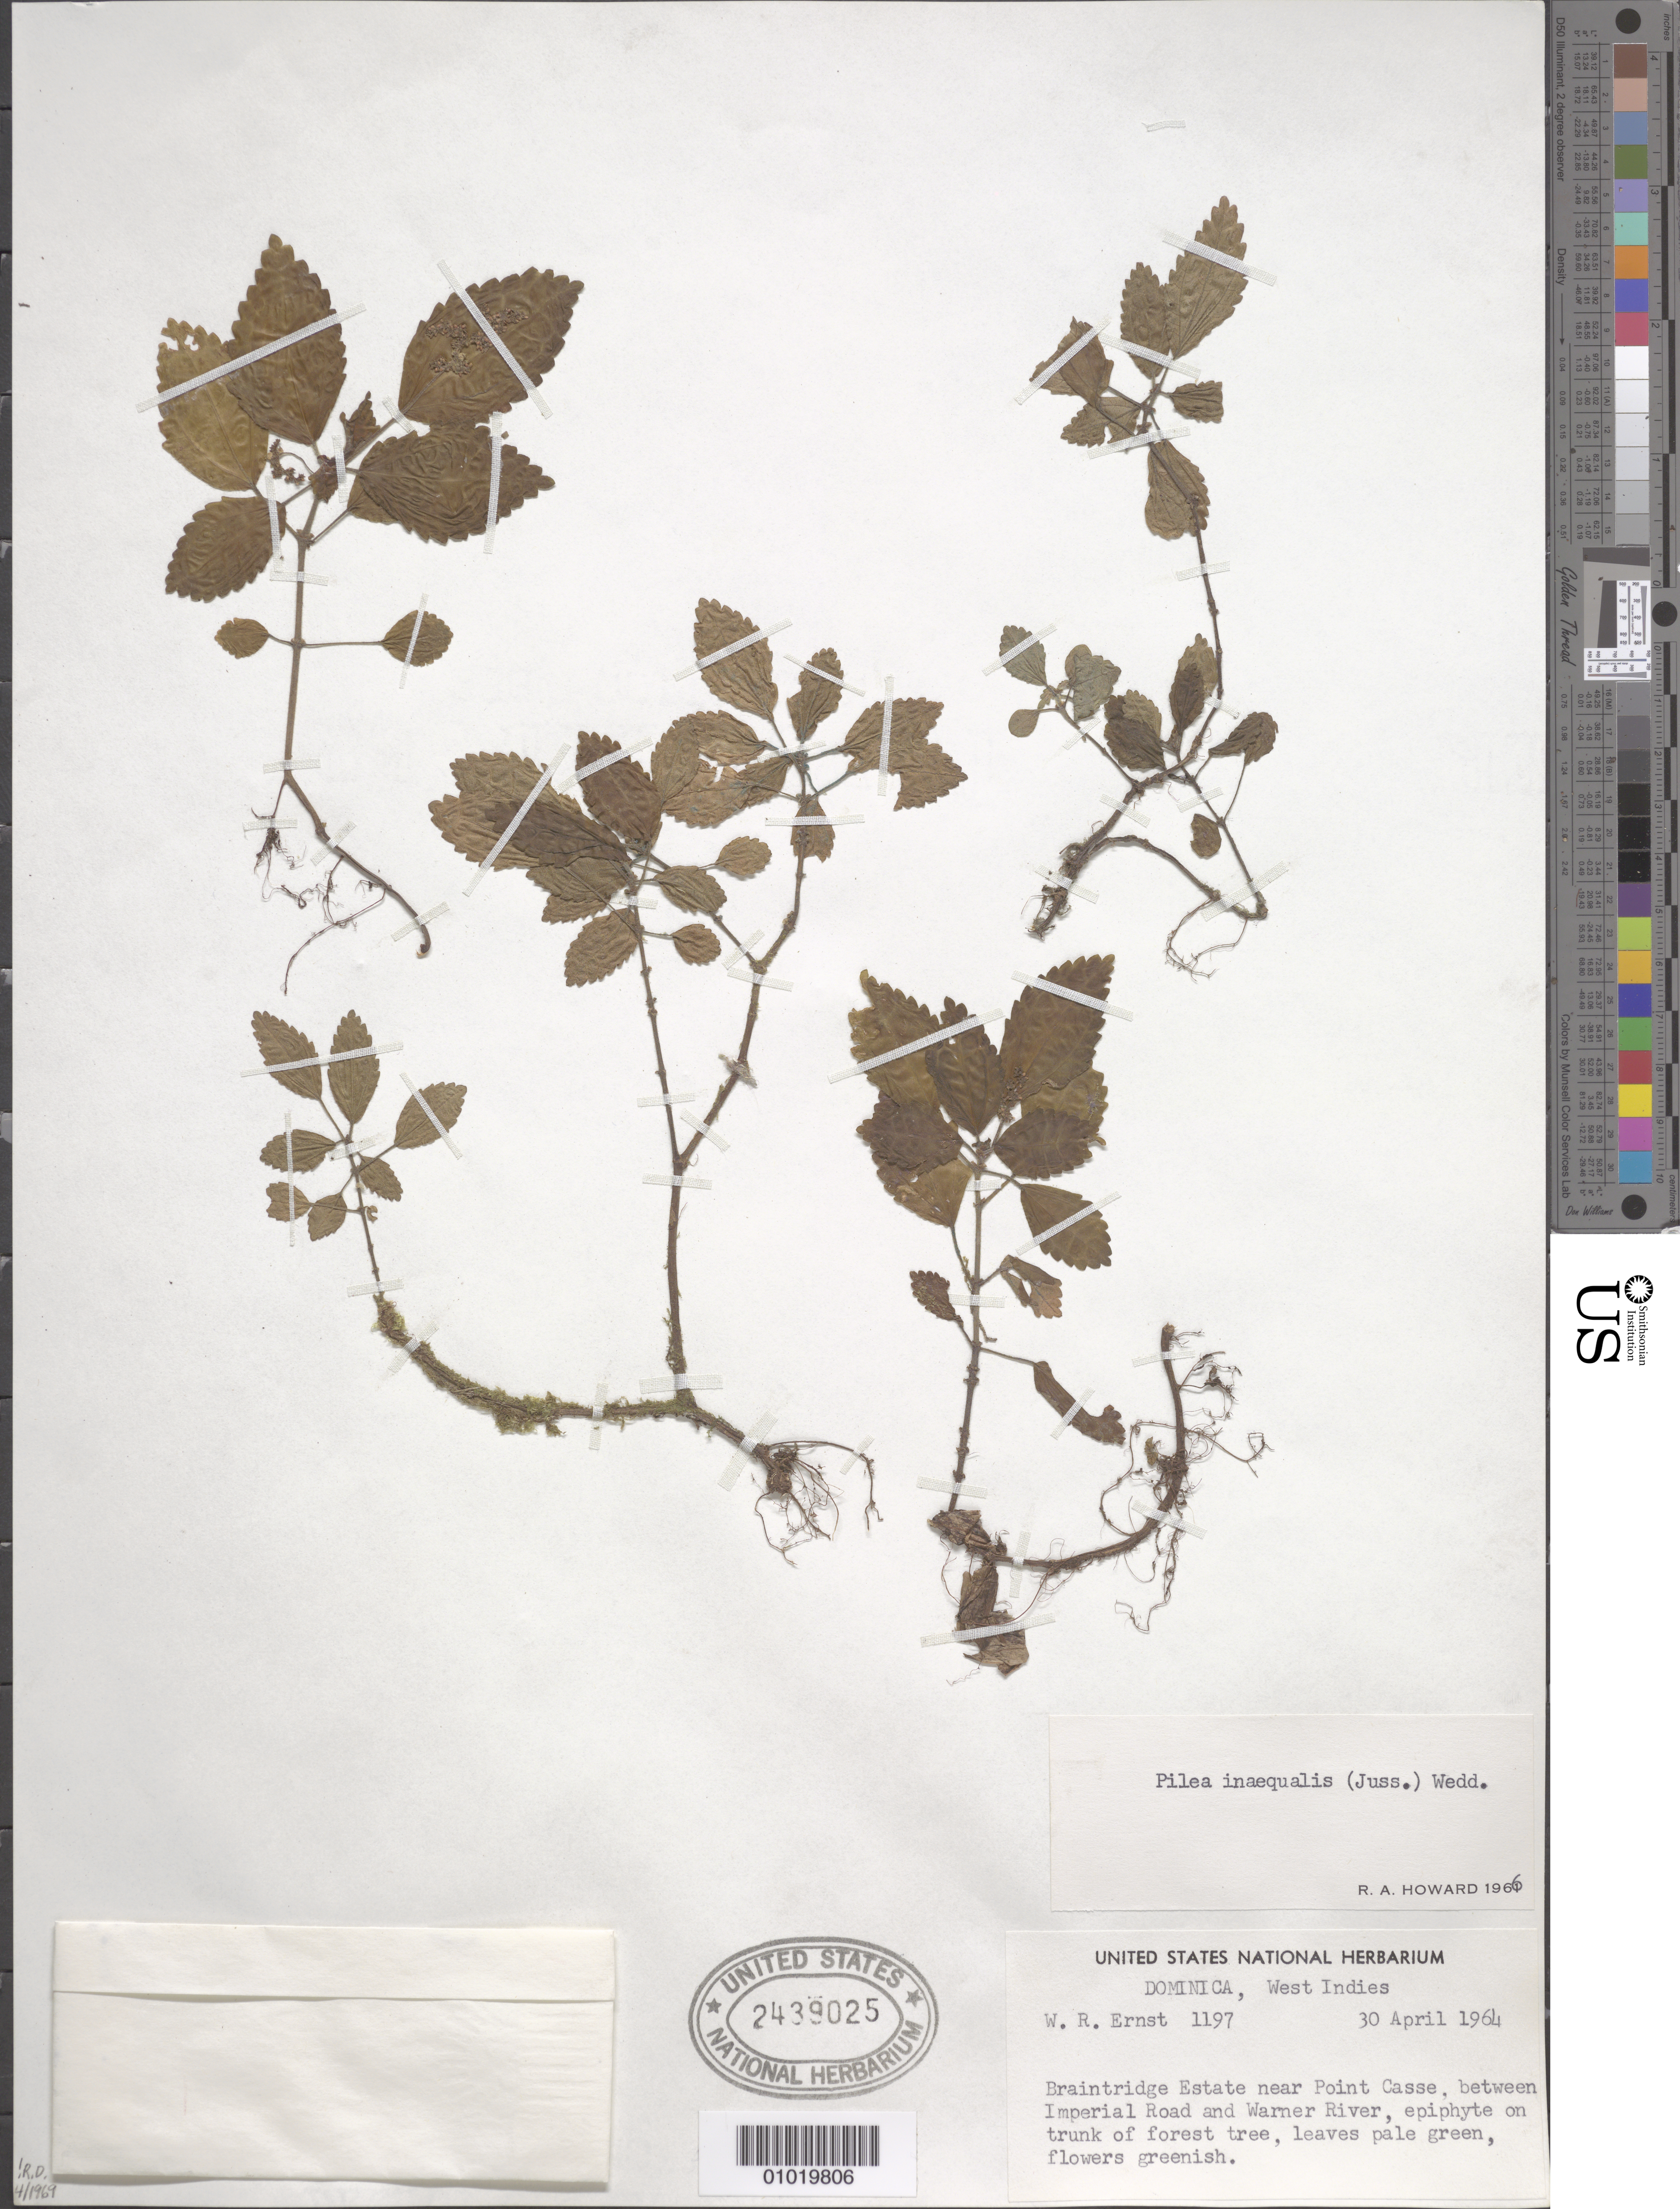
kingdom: Plantae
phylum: Tracheophyta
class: Magnoliopsida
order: Rosales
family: Urticaceae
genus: Pilea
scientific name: Pilea inaequalis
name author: (Juss. ex Poir.) Wedd.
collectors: W. R. Ernst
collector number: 1197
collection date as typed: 30 Apr 1964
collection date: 1964-04-30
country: Dominica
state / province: St. Paul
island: Dominica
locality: Brantridge Estate near Point Casse, between Imperial Road and Warner River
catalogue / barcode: US 2439025